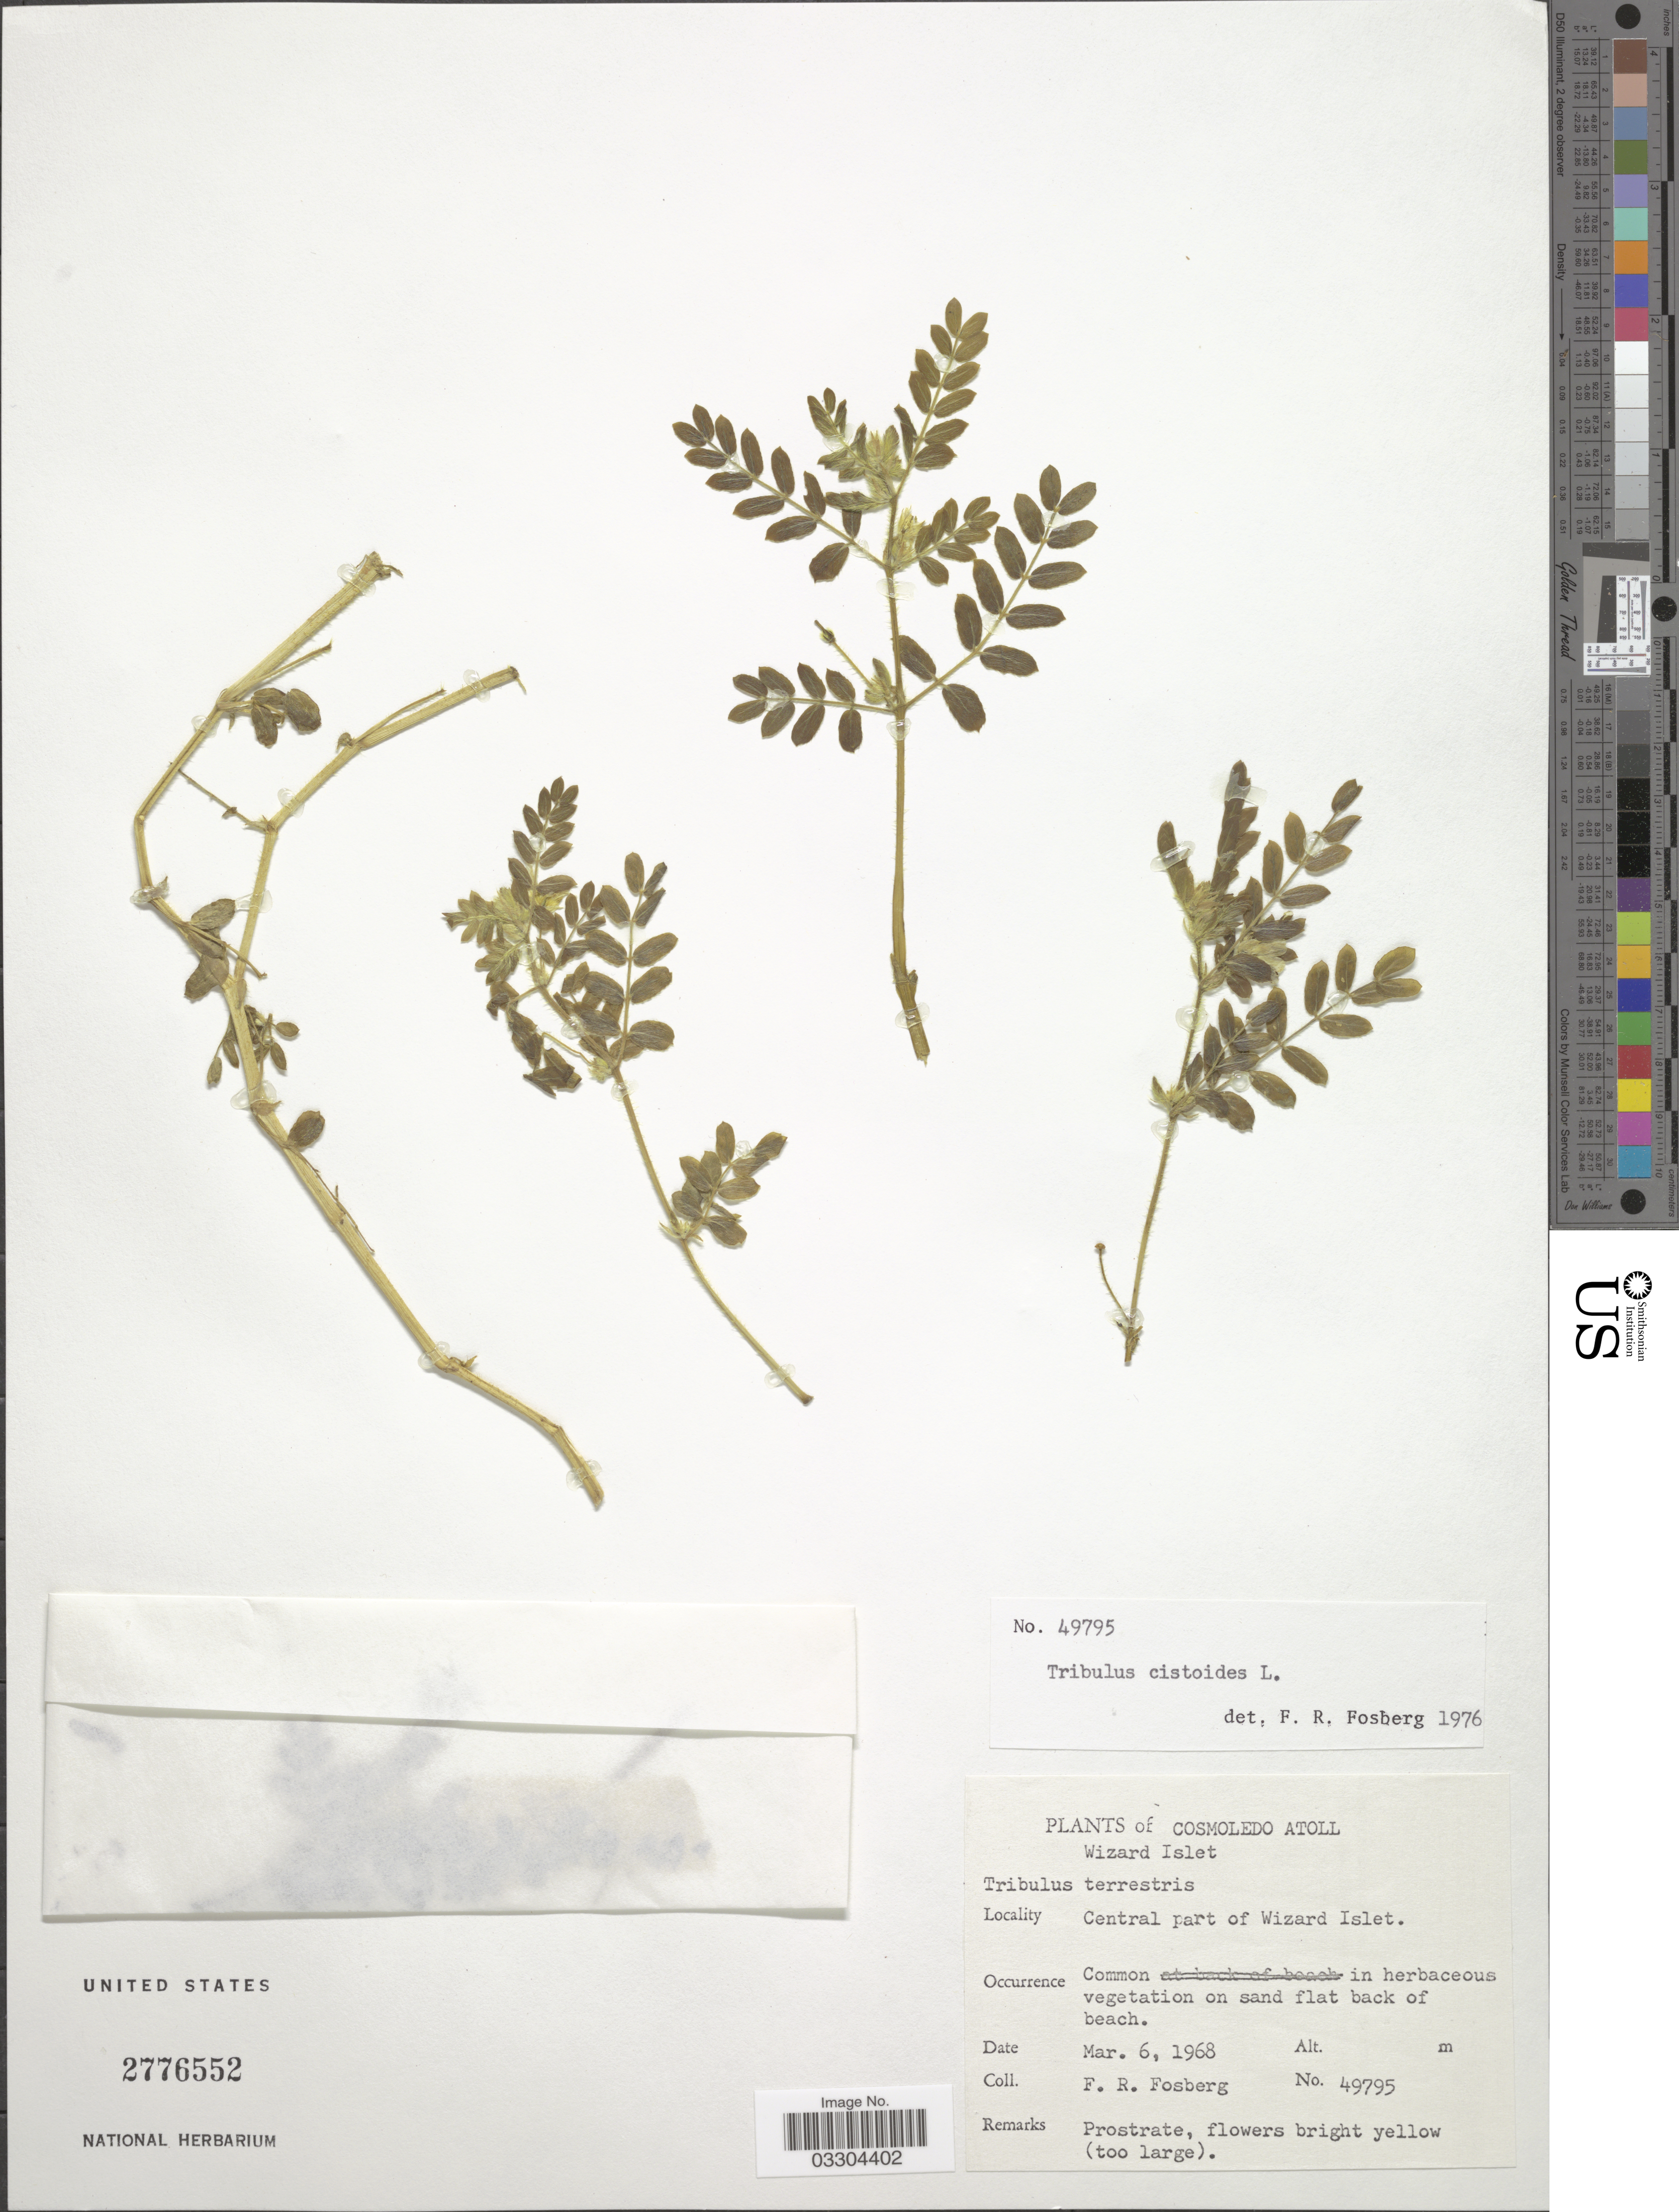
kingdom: Plantae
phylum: Tracheophyta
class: Magnoliopsida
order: Zygophyllales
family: Zygophyllaceae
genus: Tribulus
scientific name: Tribulus cistoides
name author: L.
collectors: F. R. Fosberg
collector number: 49795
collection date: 1968-03-06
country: Seychelles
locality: Cosmoledo Atoll. Wizard Islet. Central part of Wizard Islet.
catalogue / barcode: US 2776552